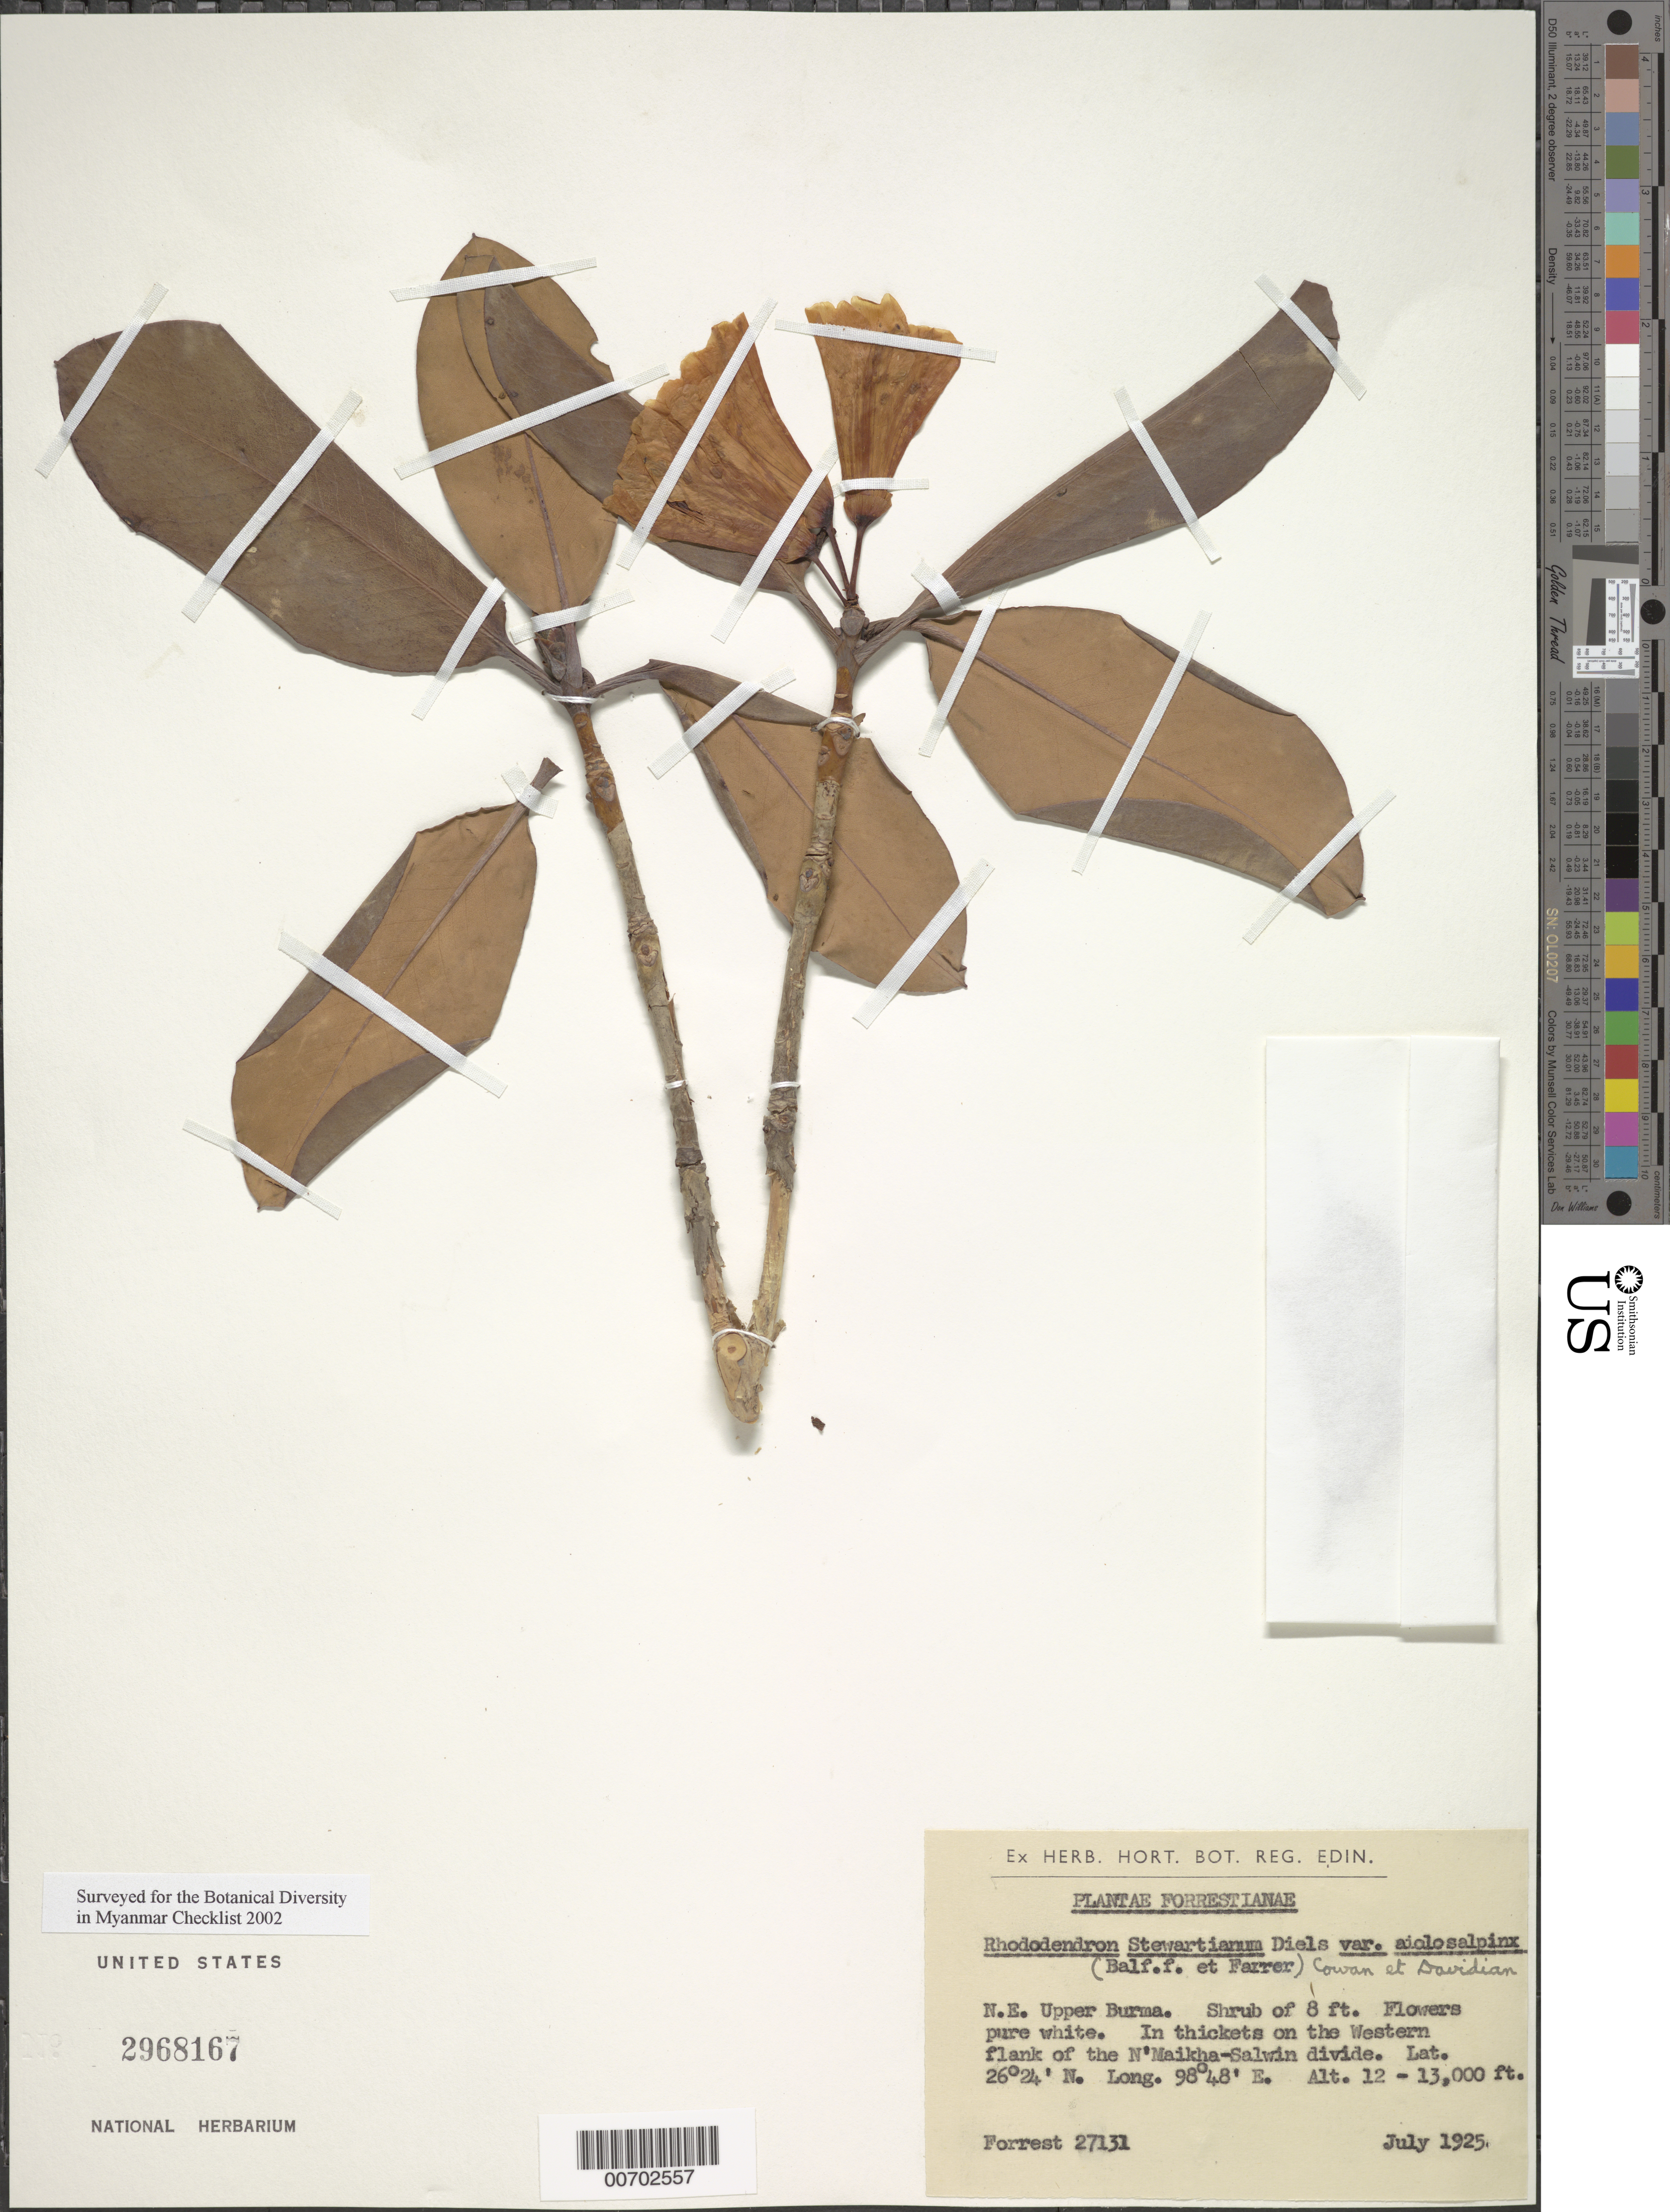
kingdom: Plantae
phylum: Tracheophyta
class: Magnoliopsida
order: Ericales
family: Ericaceae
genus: Rhododendron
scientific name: Rhododendron stewartianum var. aiolosalpinx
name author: (Balf. f. & Farrer) Cowan & Davidian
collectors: G. Forrest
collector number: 27131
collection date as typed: Jul 1925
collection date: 1925-07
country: Myanmar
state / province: Kachin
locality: N'Maikha-Salwin Divide, W flank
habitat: In thickets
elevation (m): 3658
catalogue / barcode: US 2968167